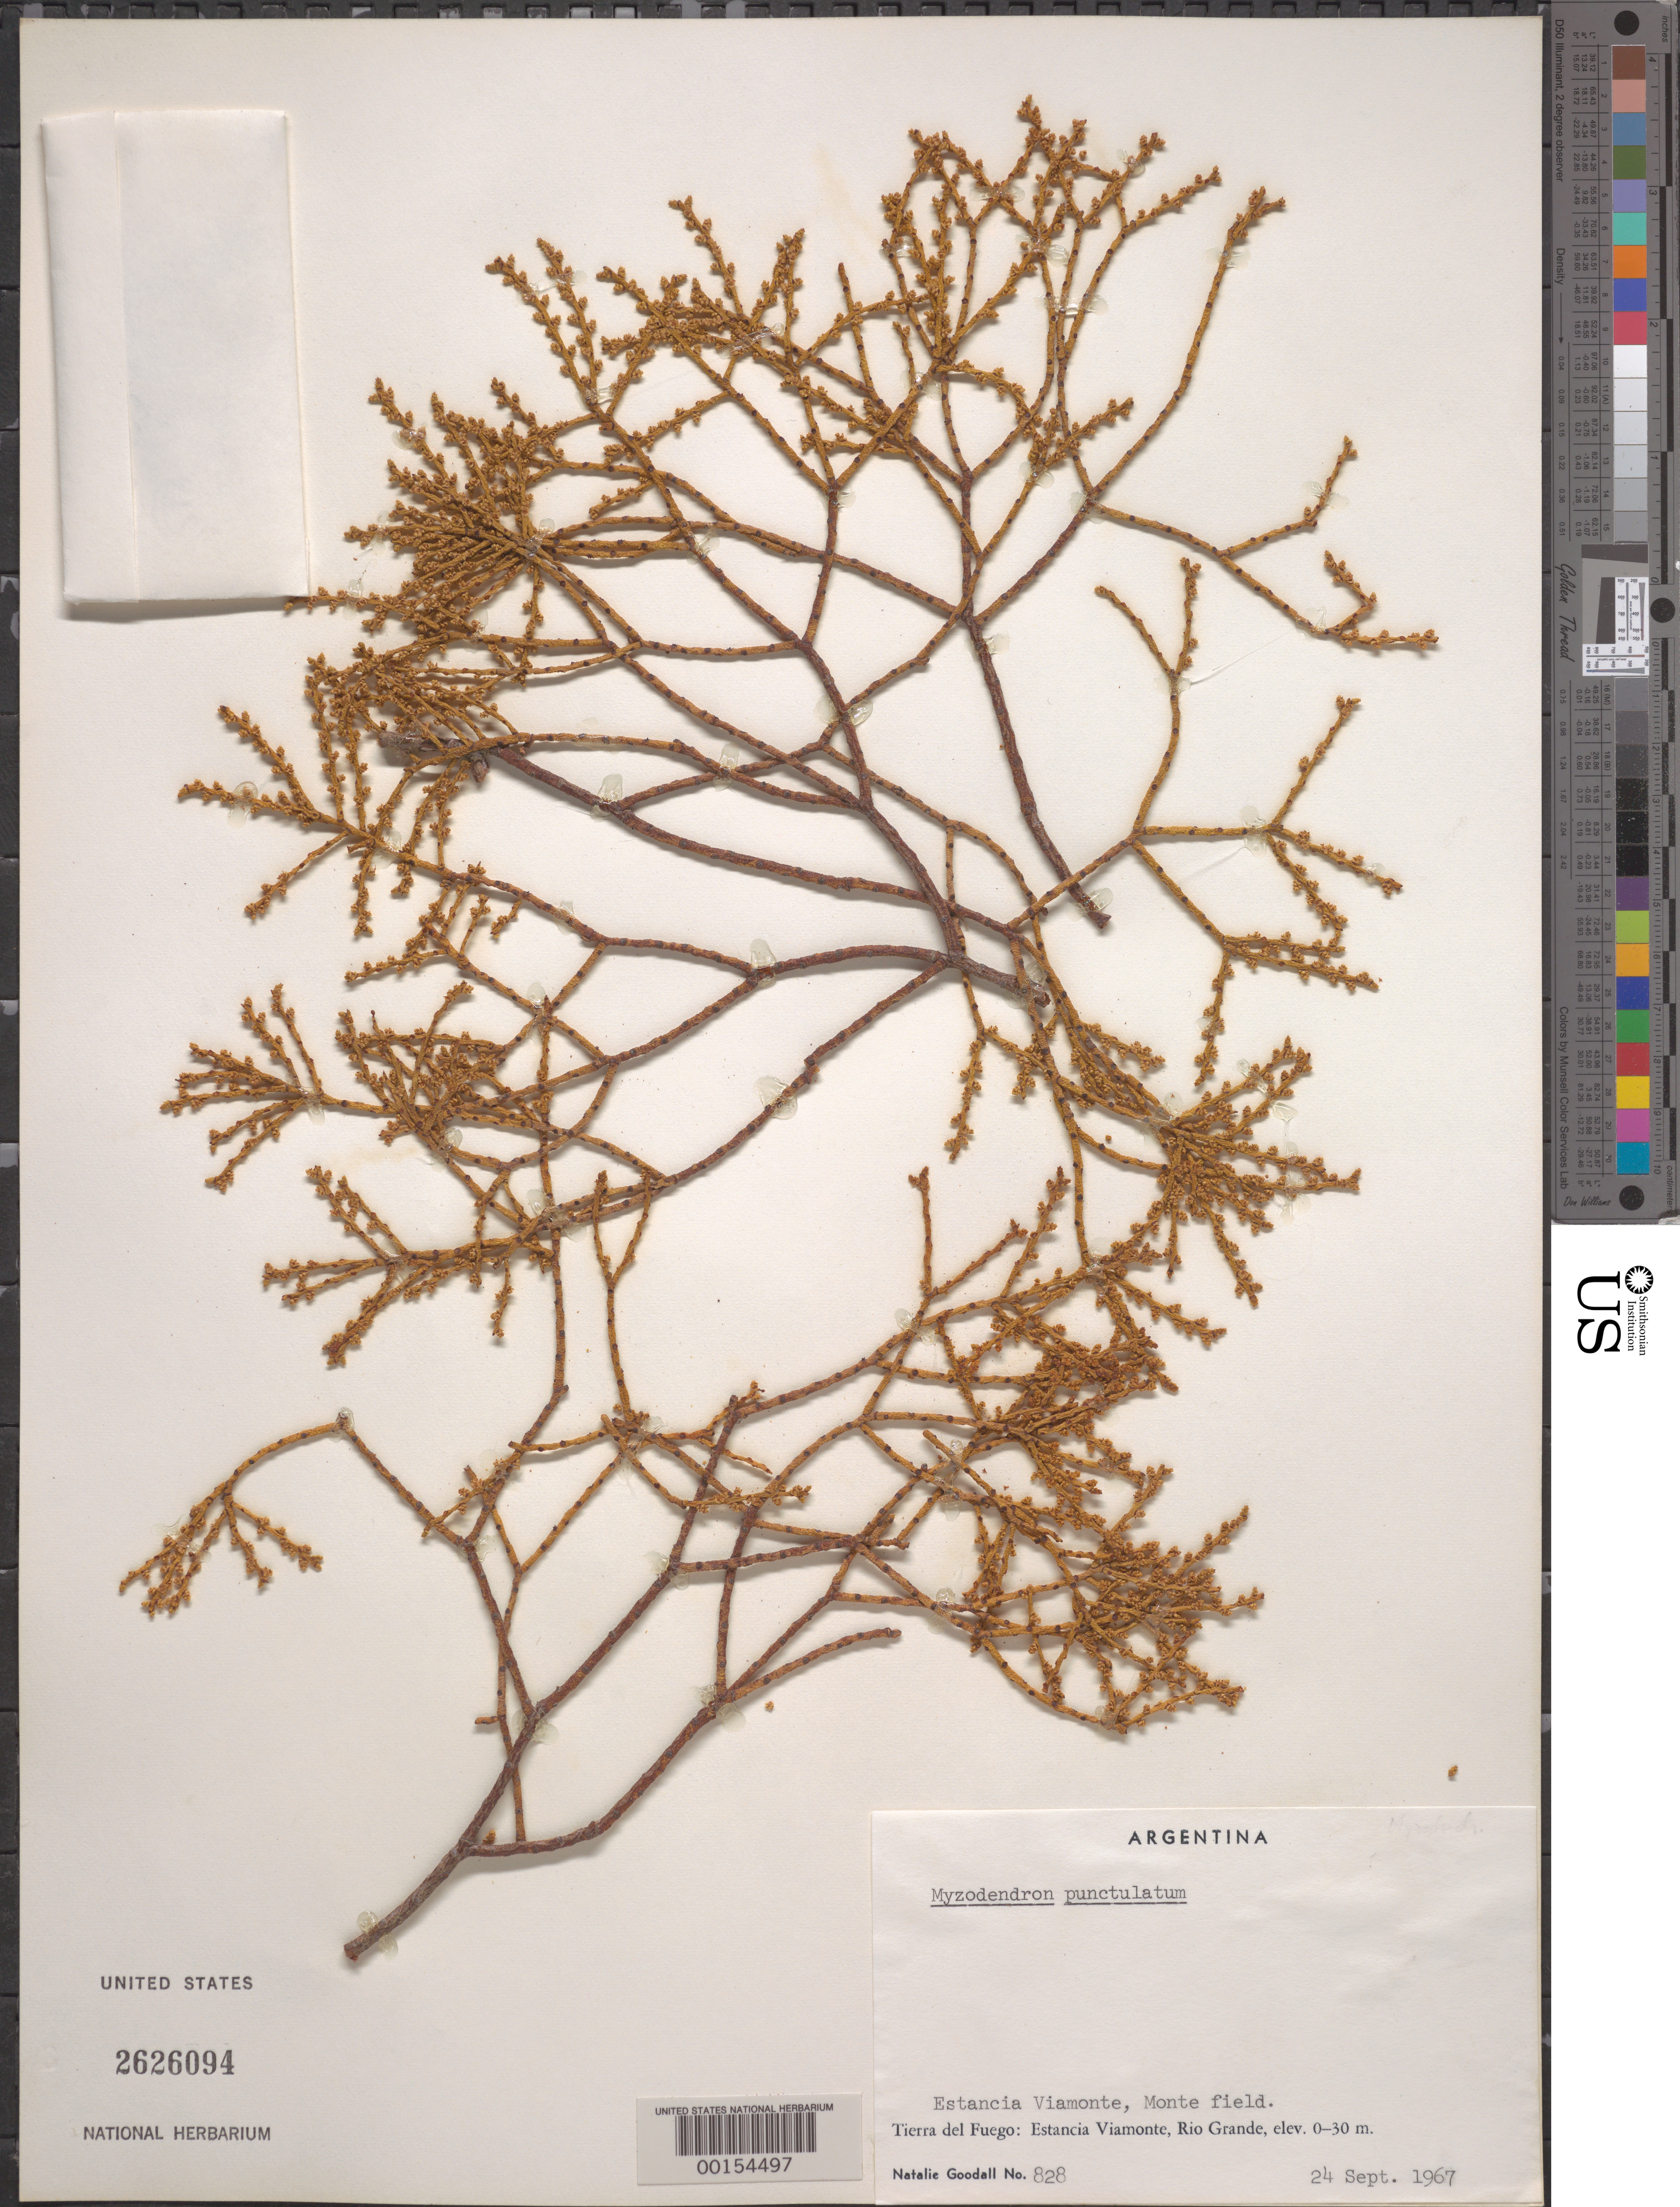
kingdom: Plantae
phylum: Tracheophyta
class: Magnoliopsida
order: Santalales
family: Misodendraceae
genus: Misodendrum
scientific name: Misodendrum punctulatum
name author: Sol. ex DC.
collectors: N. Goodall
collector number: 828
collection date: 1967-09-24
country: Argentina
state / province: Tierra del Fuego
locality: Estancia Viamonte, Monte field. Estancia Viamonte, Rio Grande.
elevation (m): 0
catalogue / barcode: US 2626094